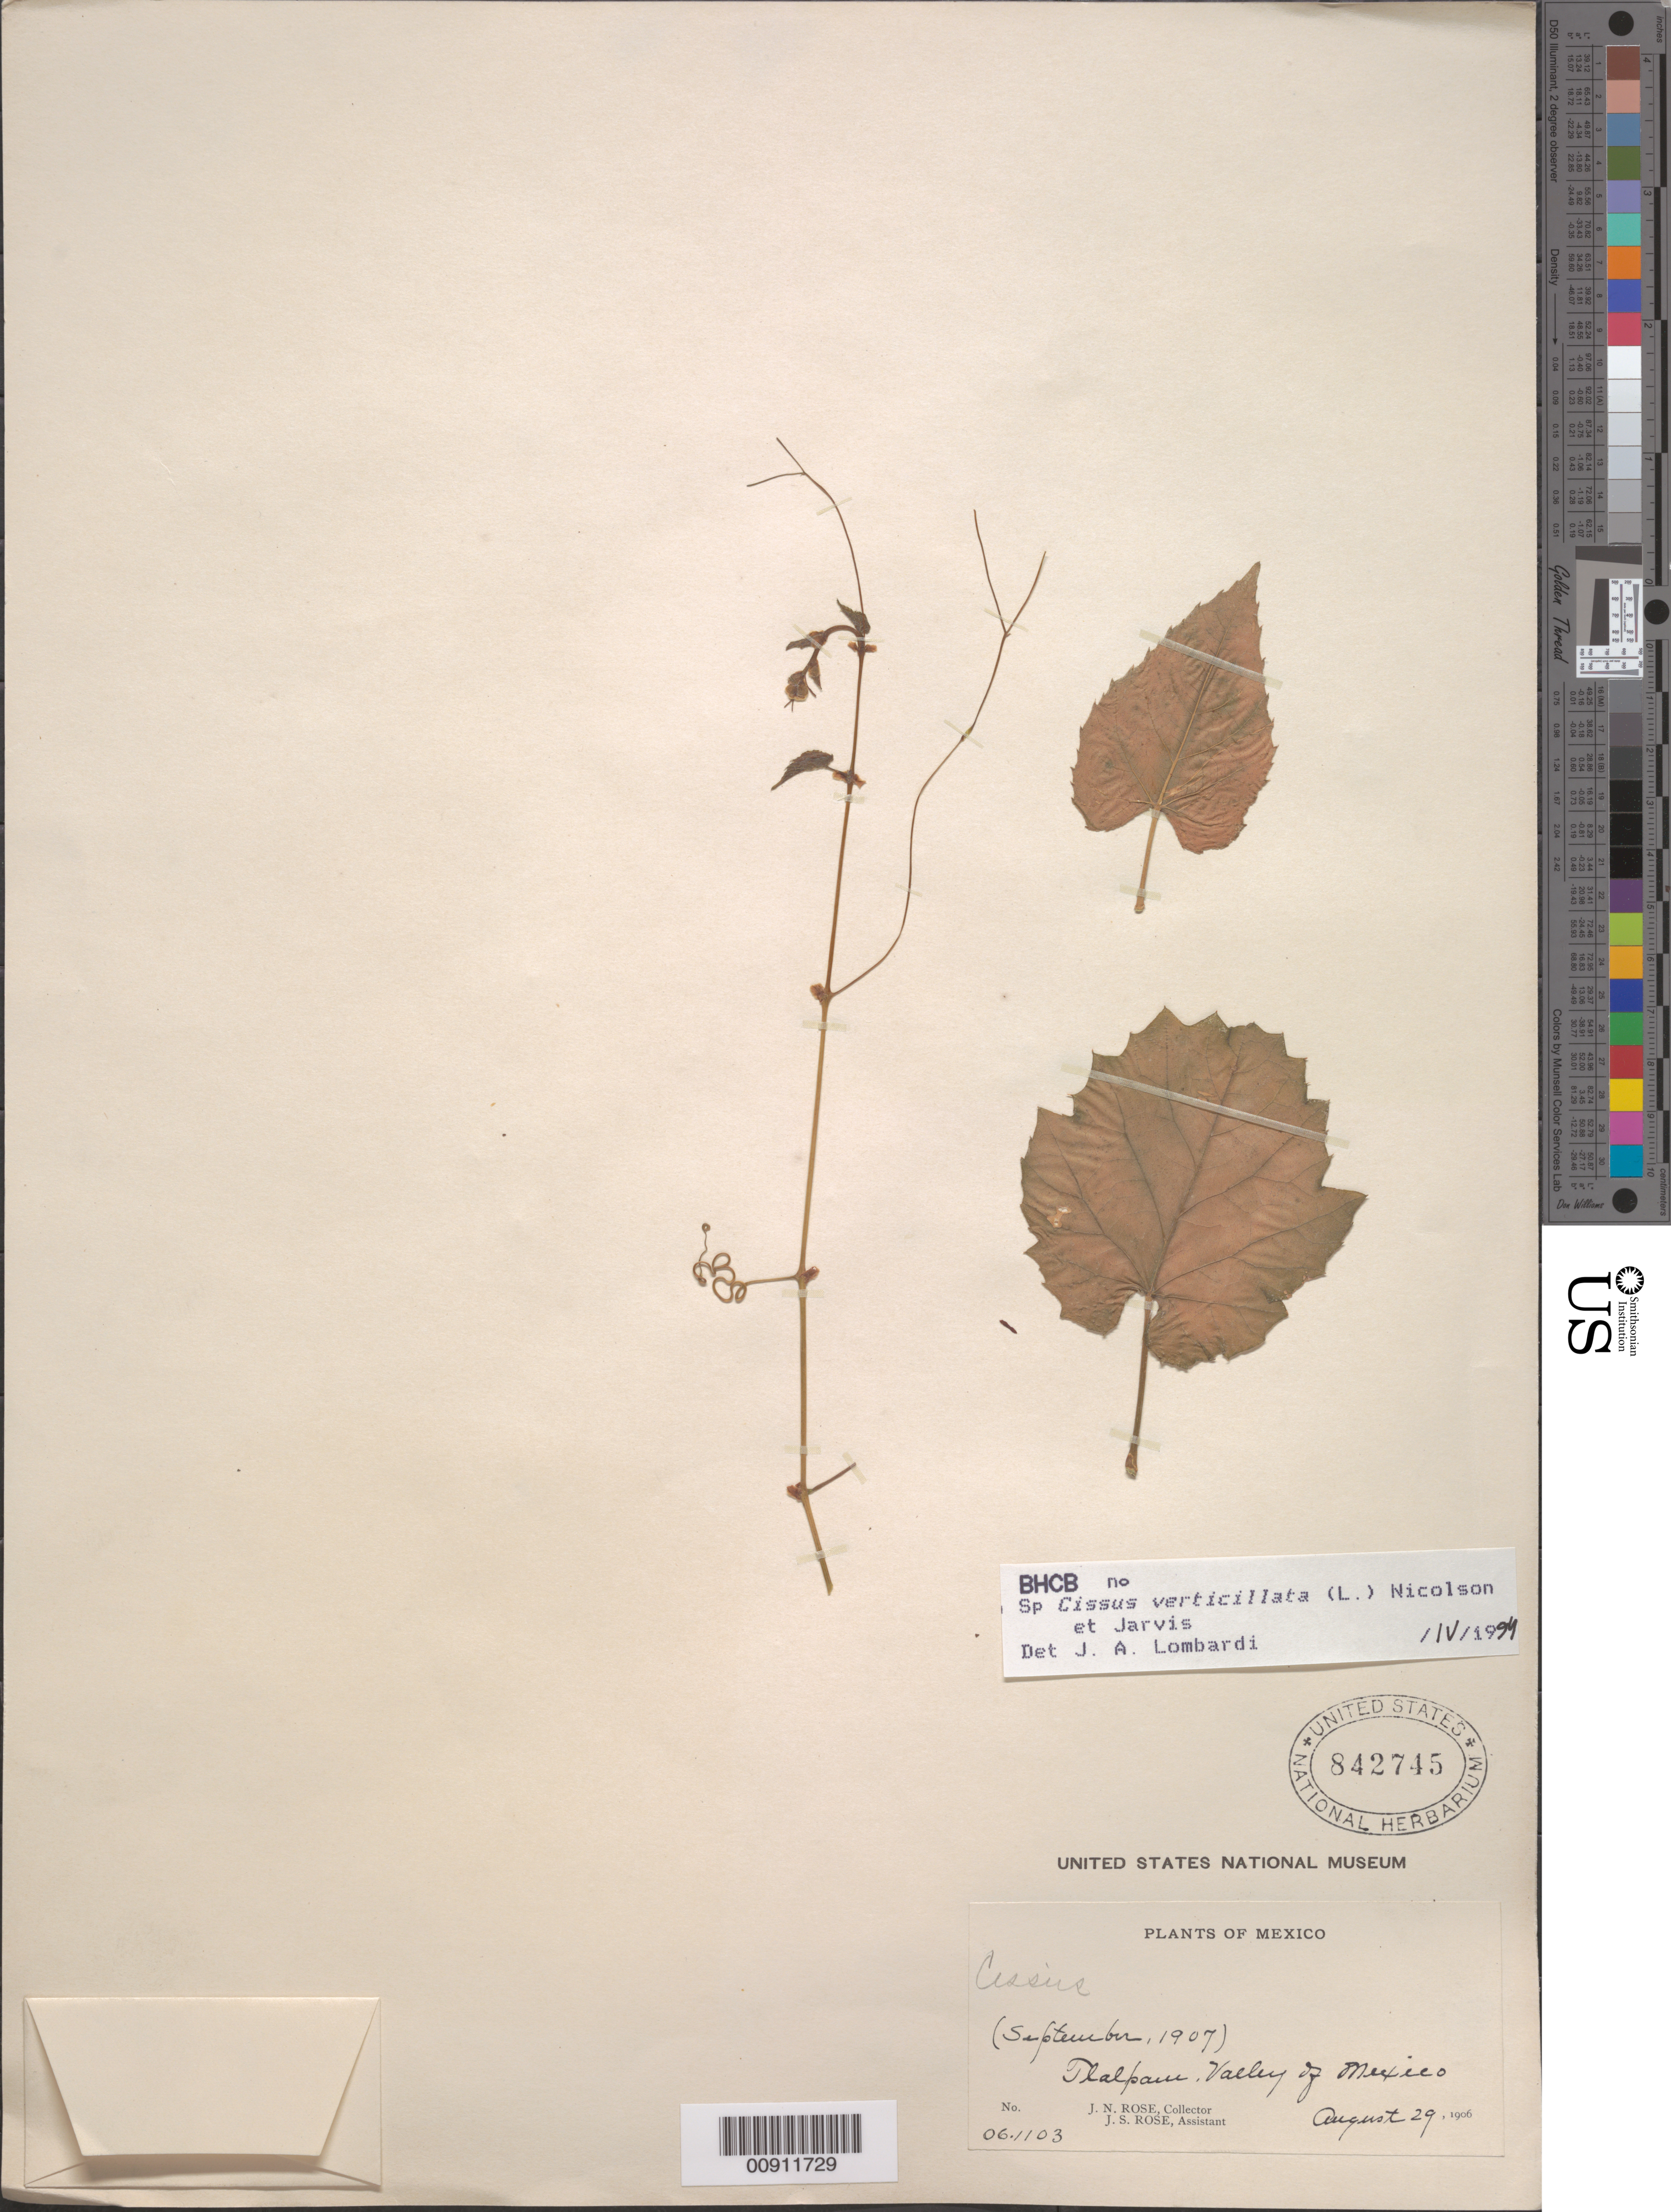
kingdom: Plantae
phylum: Tracheophyta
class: Magnoliopsida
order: Vitales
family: Vitaceae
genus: Cissus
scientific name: Cissus verticillata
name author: (L.) Nicolson & C.E. Jarvis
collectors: J. N. Rose & J. S. Rose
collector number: Green House No. 06.1103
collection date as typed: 29 Aug 1906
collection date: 1906-08-29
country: Mexico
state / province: Distrito Federal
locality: Tlalpam, Valley of Mexico.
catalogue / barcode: US 842745